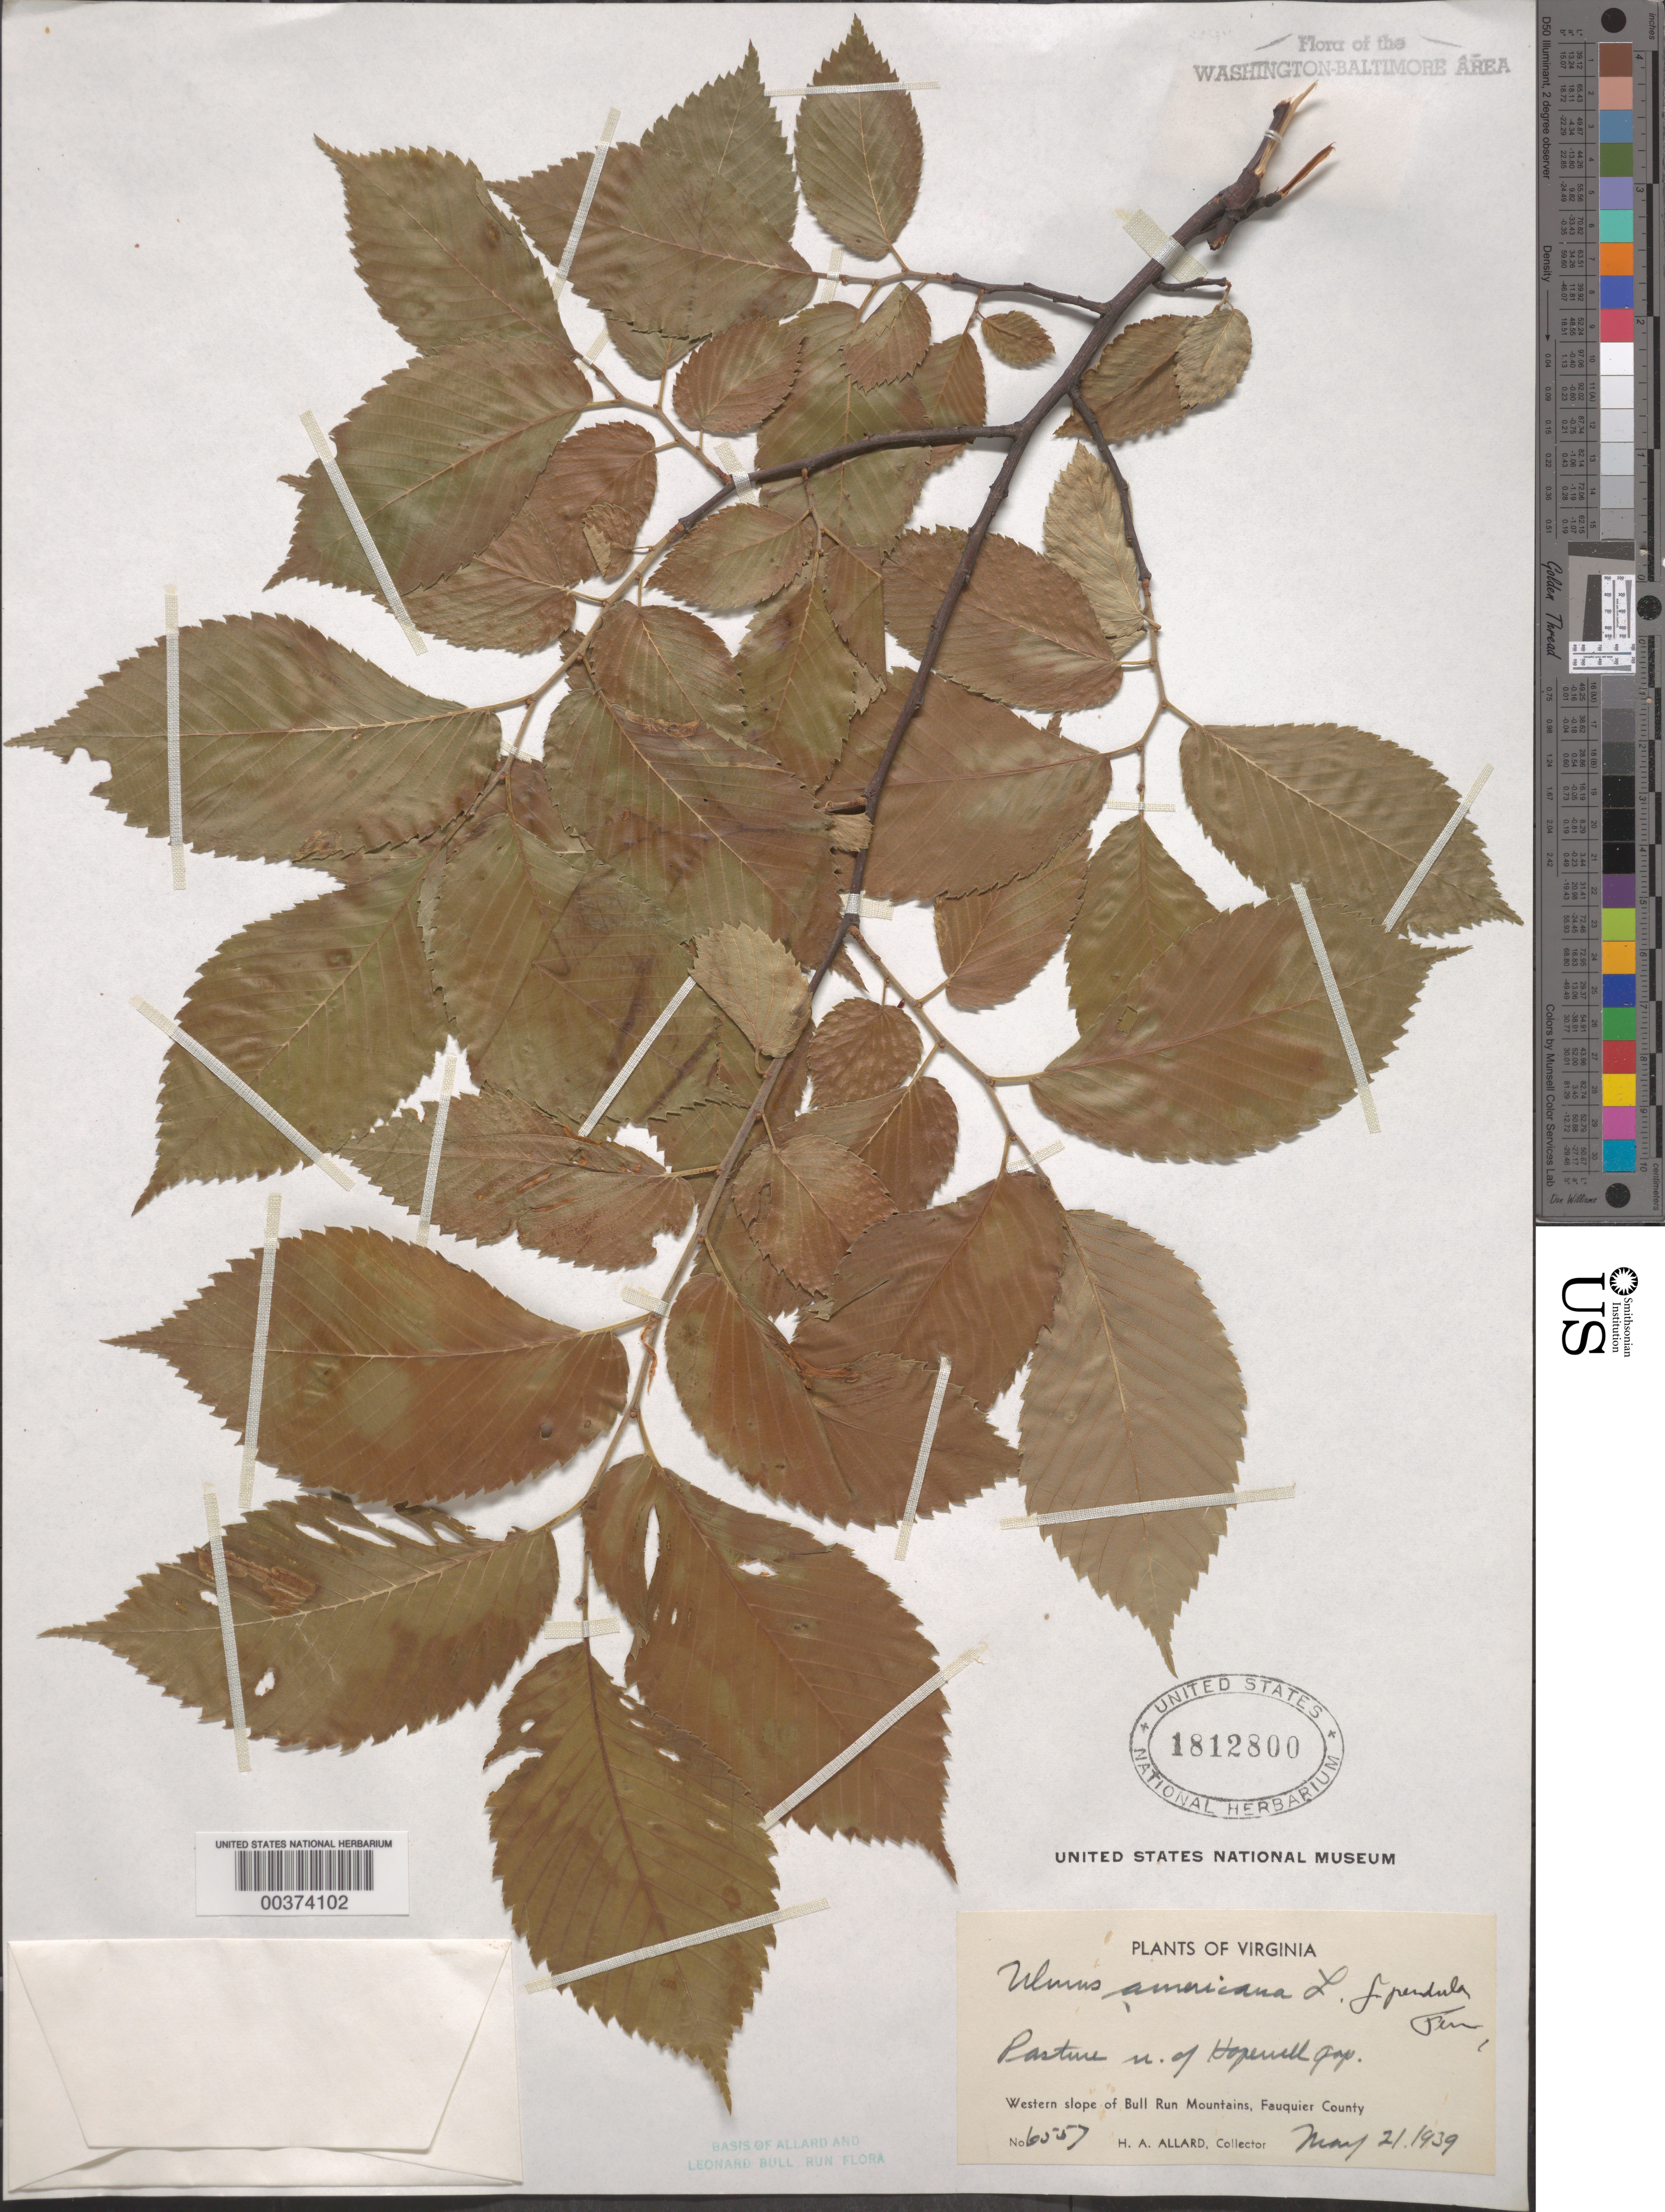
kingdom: Plantae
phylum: Tracheophyta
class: Magnoliopsida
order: Rosales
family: Ulmaceae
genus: Ulmus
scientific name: Ulmus americana f. pendula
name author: Fernald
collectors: H. A. Allard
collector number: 6557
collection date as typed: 21 May 1939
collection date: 1939-05-21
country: United States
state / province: Virginia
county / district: Fauquier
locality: North of Hopewell Gap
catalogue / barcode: US 1812800